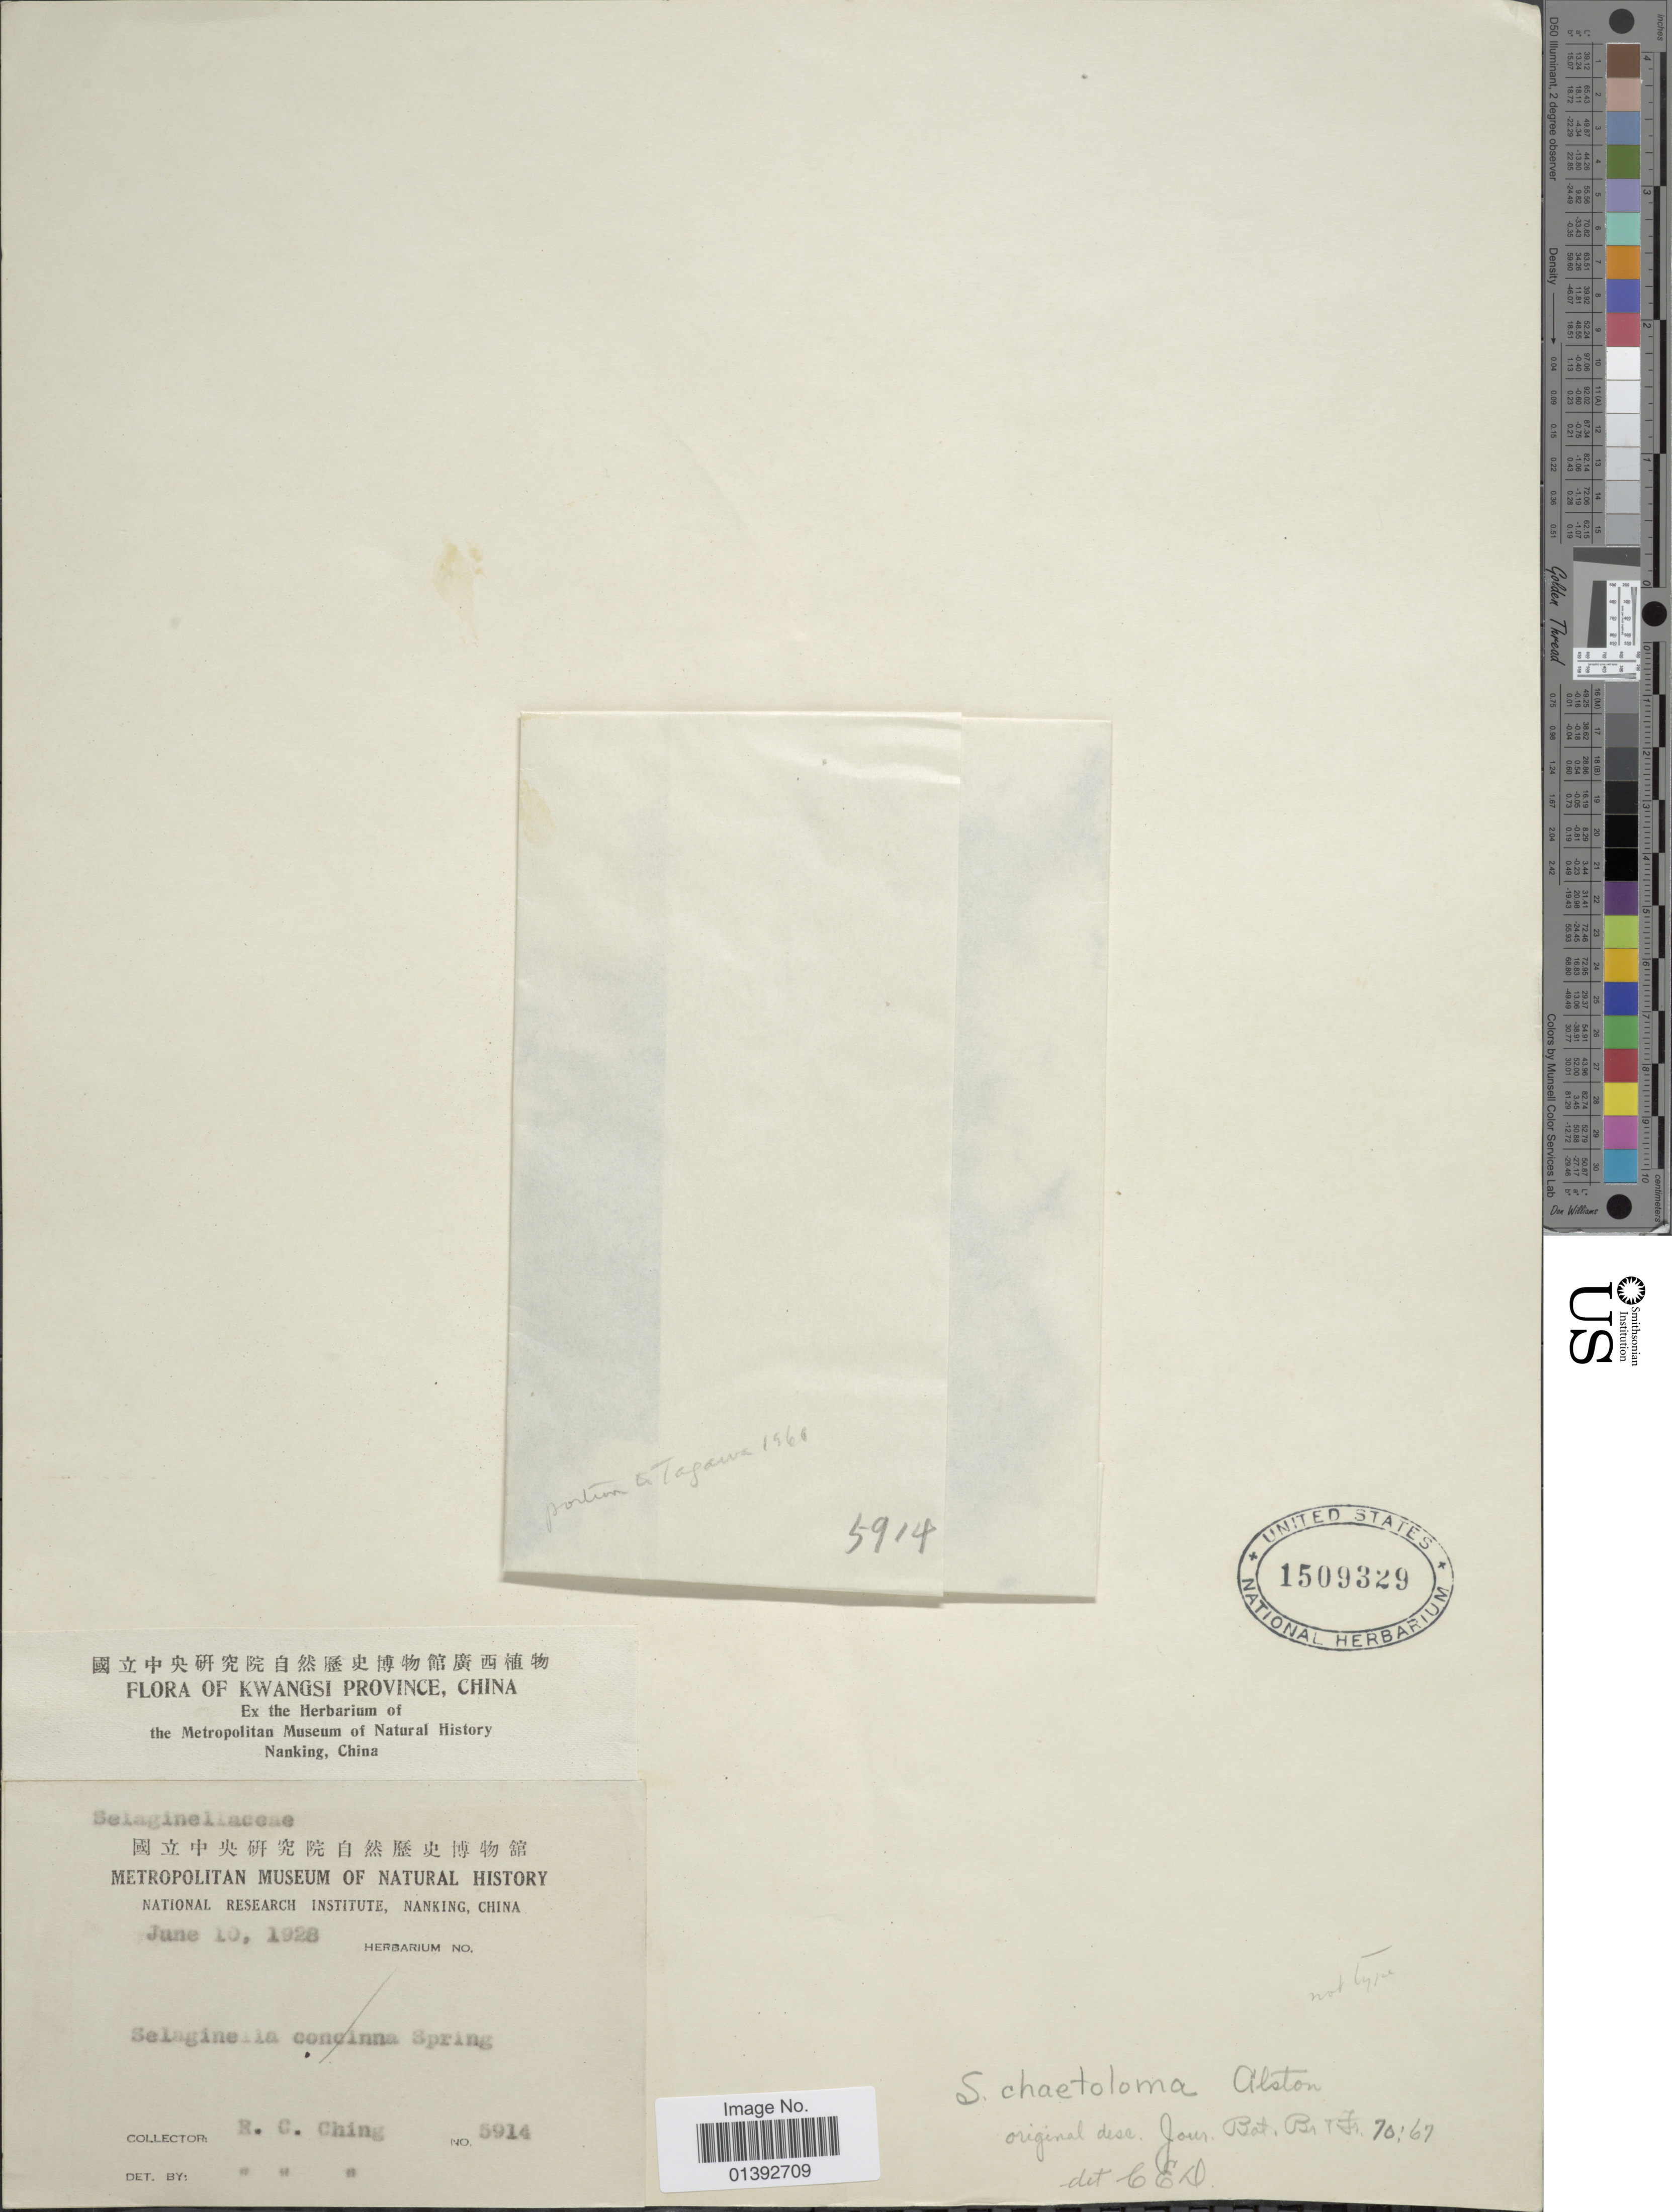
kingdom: Plantae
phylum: Tracheophyta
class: Lycopodiopsida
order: Selaginellales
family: Selaginellaceae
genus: Selaginella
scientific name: Selaginella chaetoloma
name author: Alston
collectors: R. C. Ching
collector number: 5914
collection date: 1928-06-10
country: China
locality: Kwangsi Province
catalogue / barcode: US 1509329